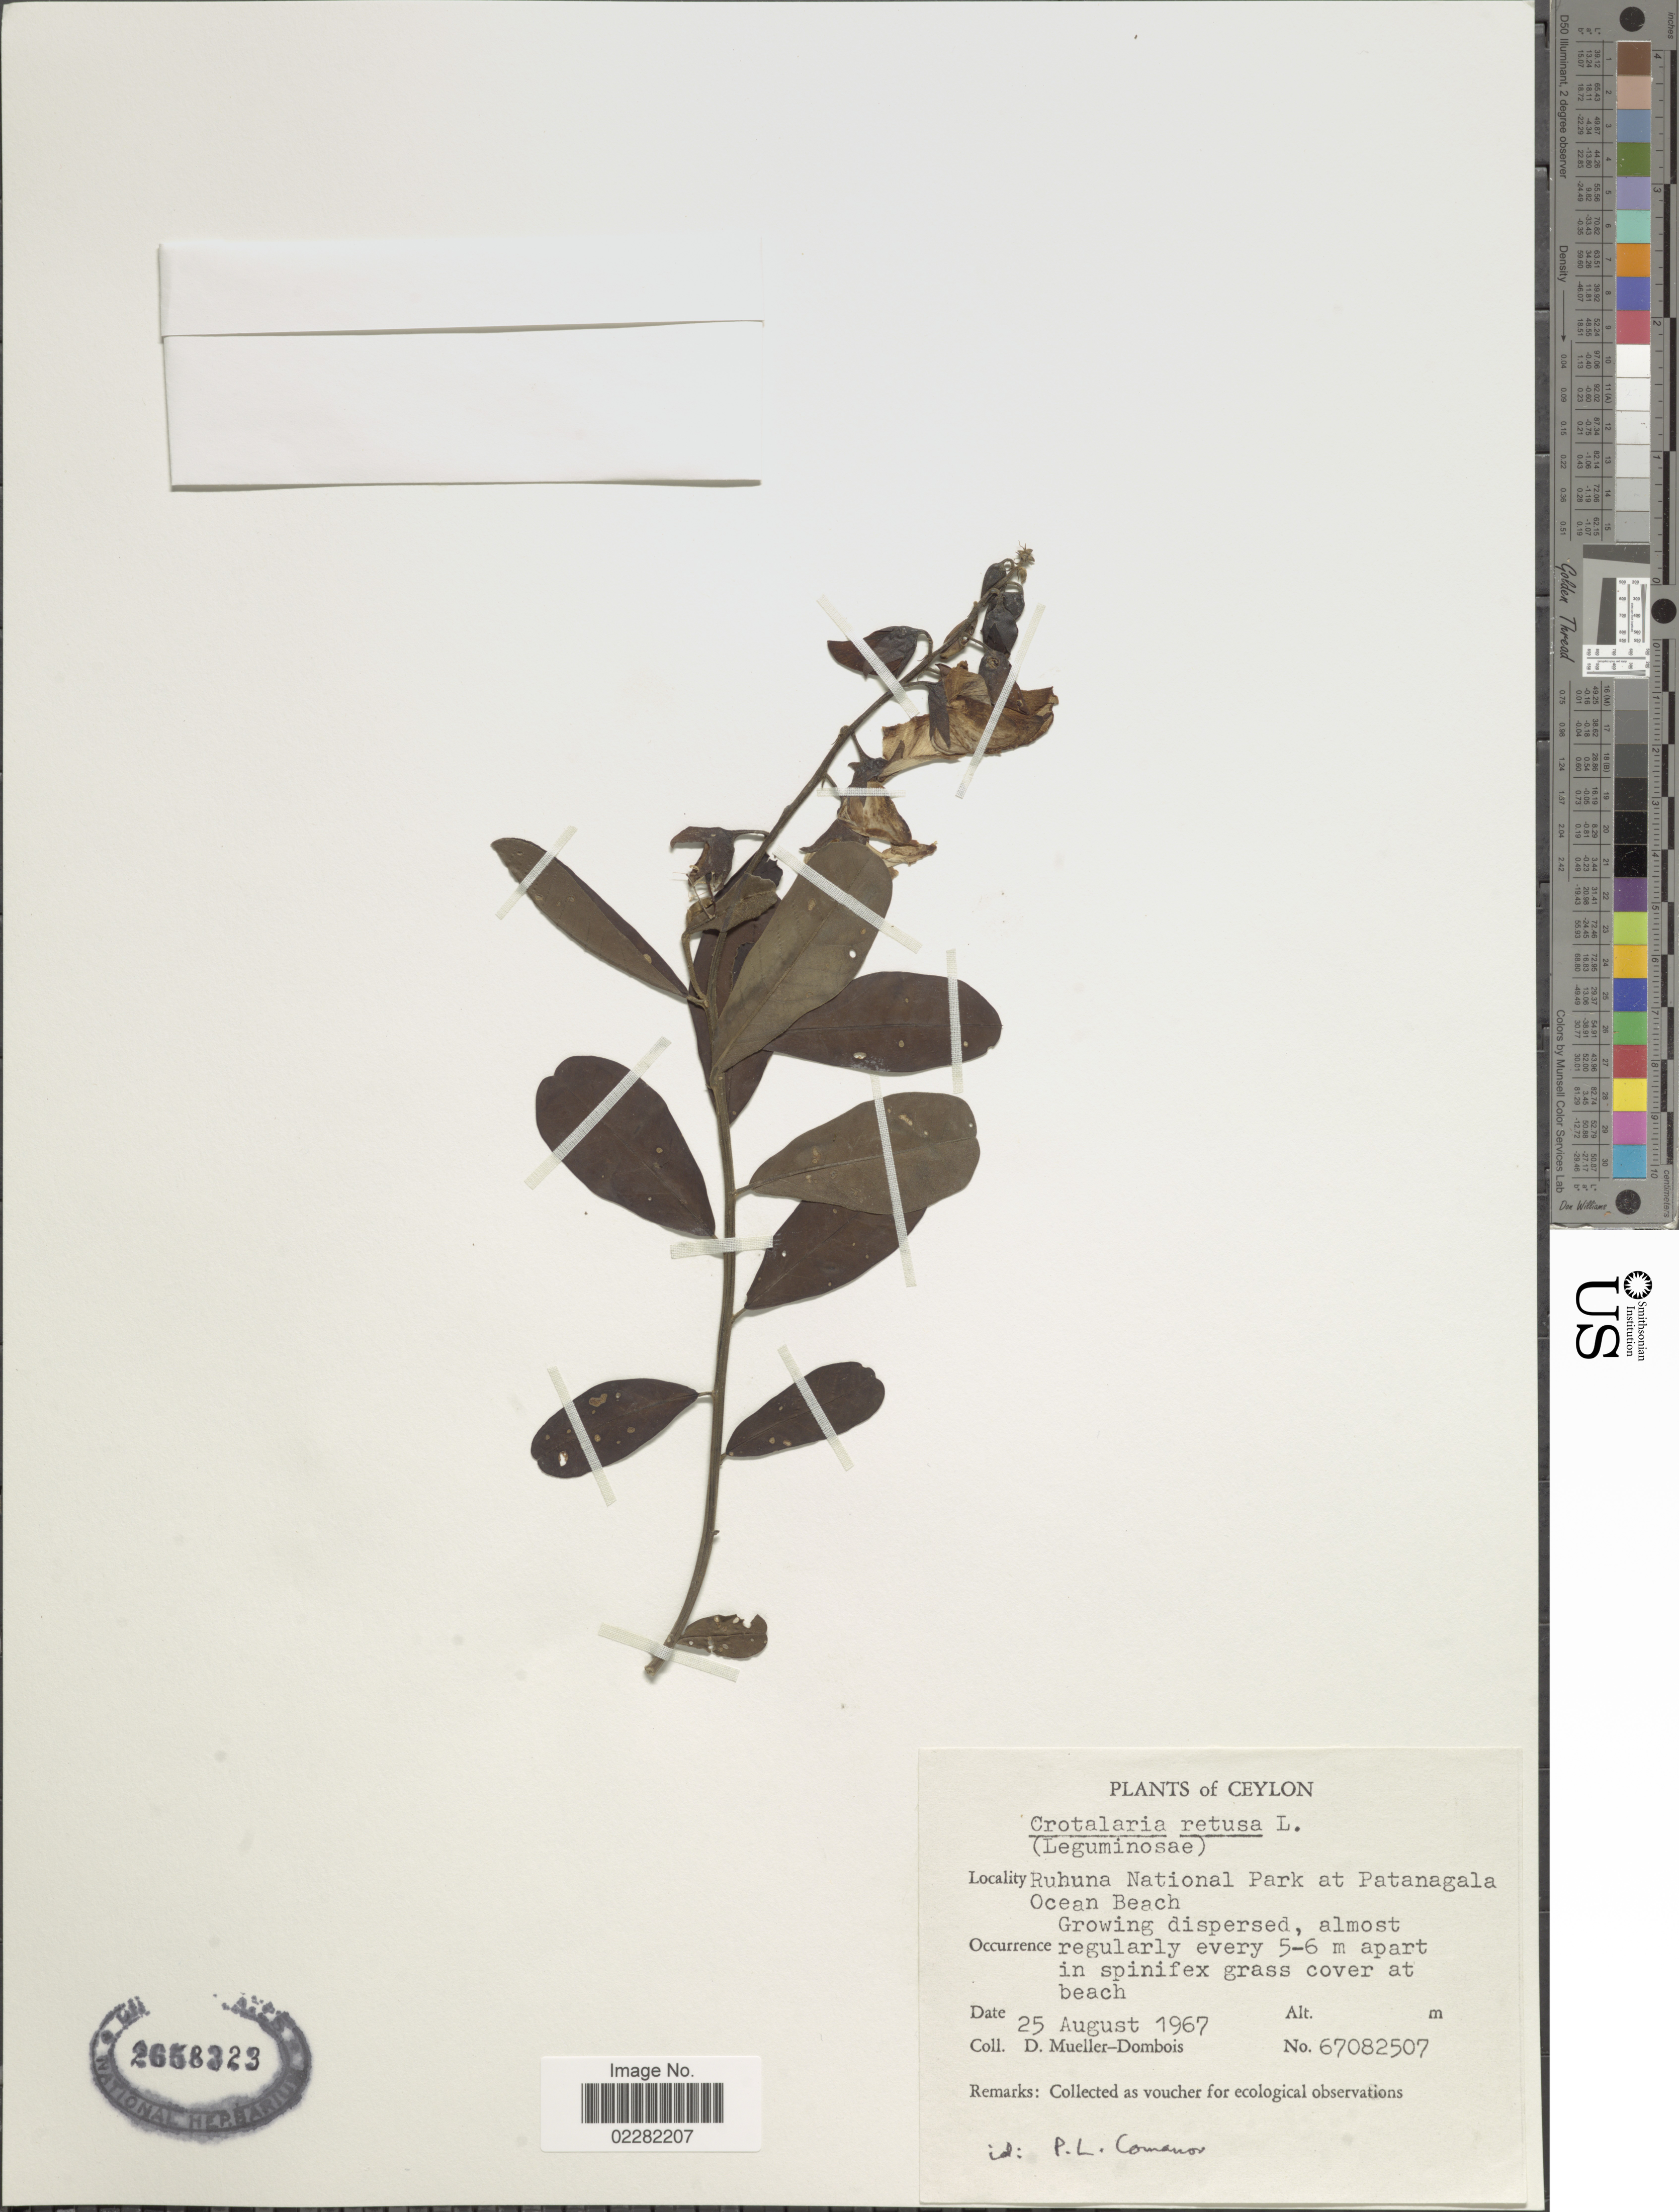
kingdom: Plantae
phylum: Tracheophyta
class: Magnoliopsida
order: Fabales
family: Fabaceae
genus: Crotalaria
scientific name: Crotalaria retusa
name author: L.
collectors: D. Mueller-Dombois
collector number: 67082507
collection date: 1967-08-25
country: Sri Lanka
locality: Ceylon, Ruhuna National Park at Patanagala Ocean Beach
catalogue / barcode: US 2658323